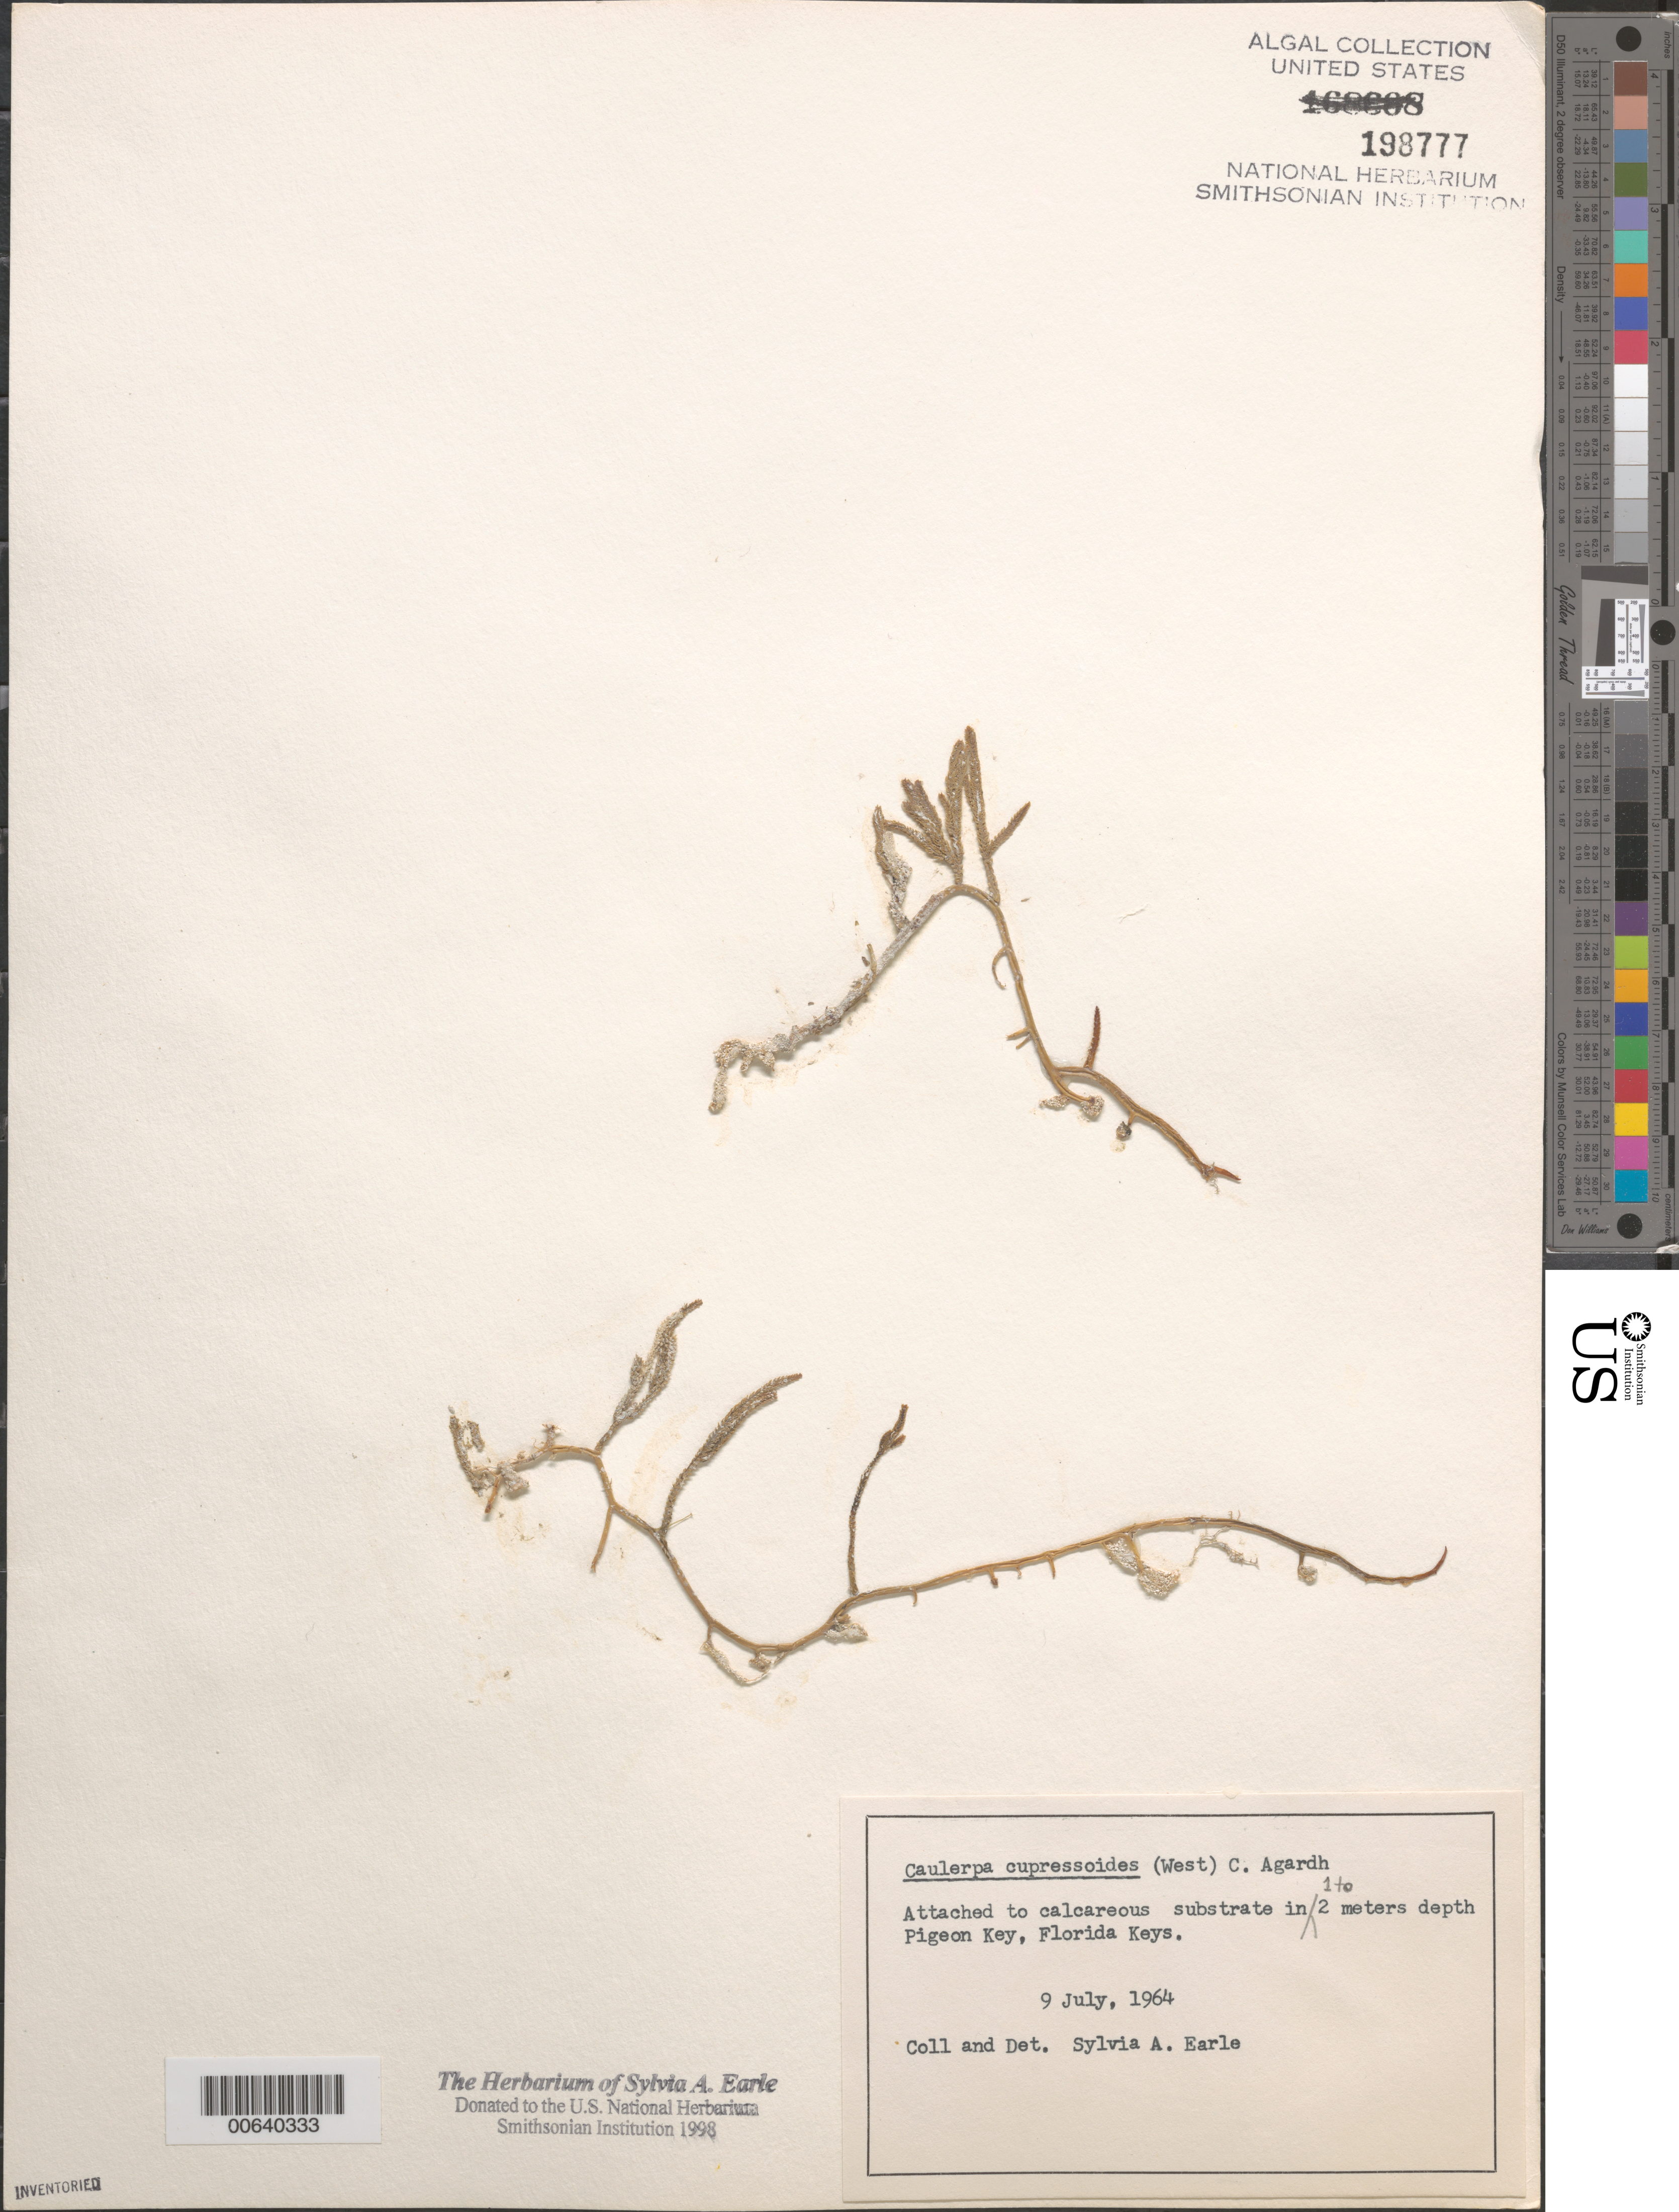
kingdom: Plantae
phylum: Chlorophyta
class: Ulvophyceae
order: Bryopsidales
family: Caulerpaceae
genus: Caulerpa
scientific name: Caulerpa cupressoides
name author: (Vahl) C. Agardh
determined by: Earle, S. A.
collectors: S. A. Earle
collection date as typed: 09 Jul 1964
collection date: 1964-07-09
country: United States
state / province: Florida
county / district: Monroe County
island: Pigeon Key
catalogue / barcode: US 198777